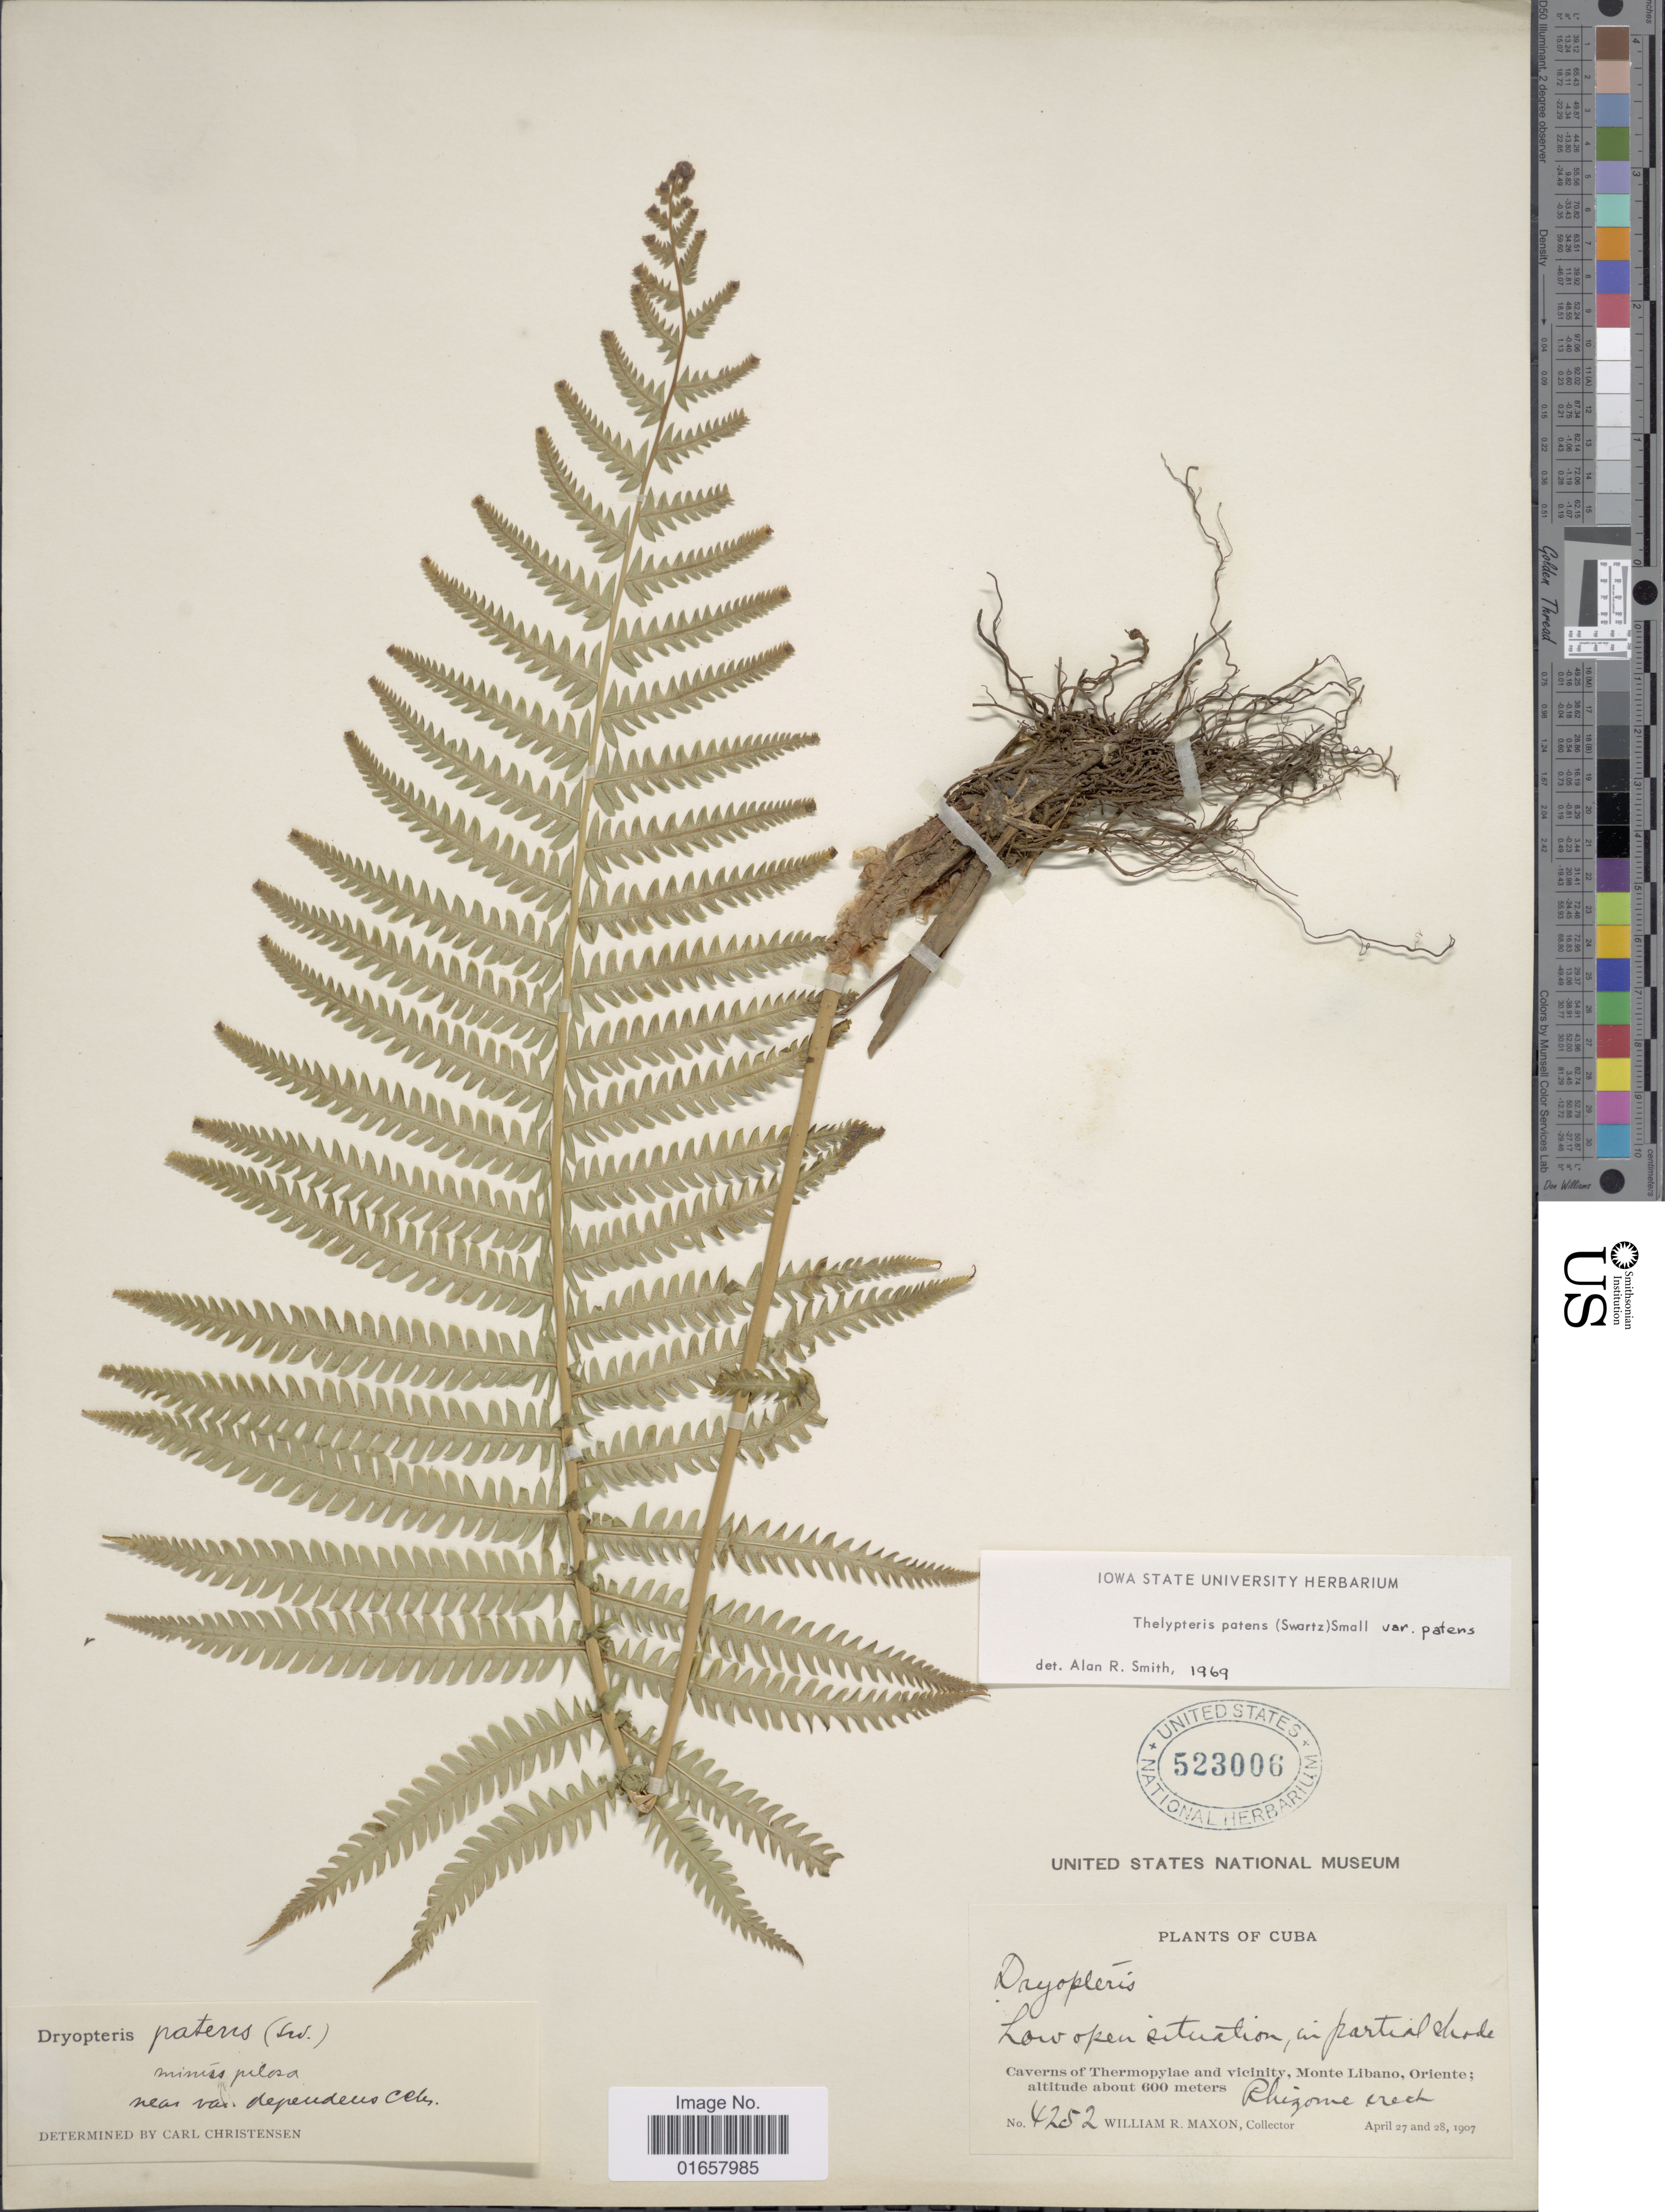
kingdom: Plantae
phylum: Tracheophyta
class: Polypodiopsida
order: Polypodiales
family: Thelypteridaceae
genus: Christella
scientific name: Christella patens var. patens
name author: (Sw.) Holttum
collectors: W. R. Maxon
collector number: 4252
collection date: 1907-04-24/1907-04-28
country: Cuba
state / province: Oriente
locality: Cuba, Caverns of Thermopylae and vicinity, Monte Libano, Oriente. Rhizone crech.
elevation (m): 600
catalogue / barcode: US 523006